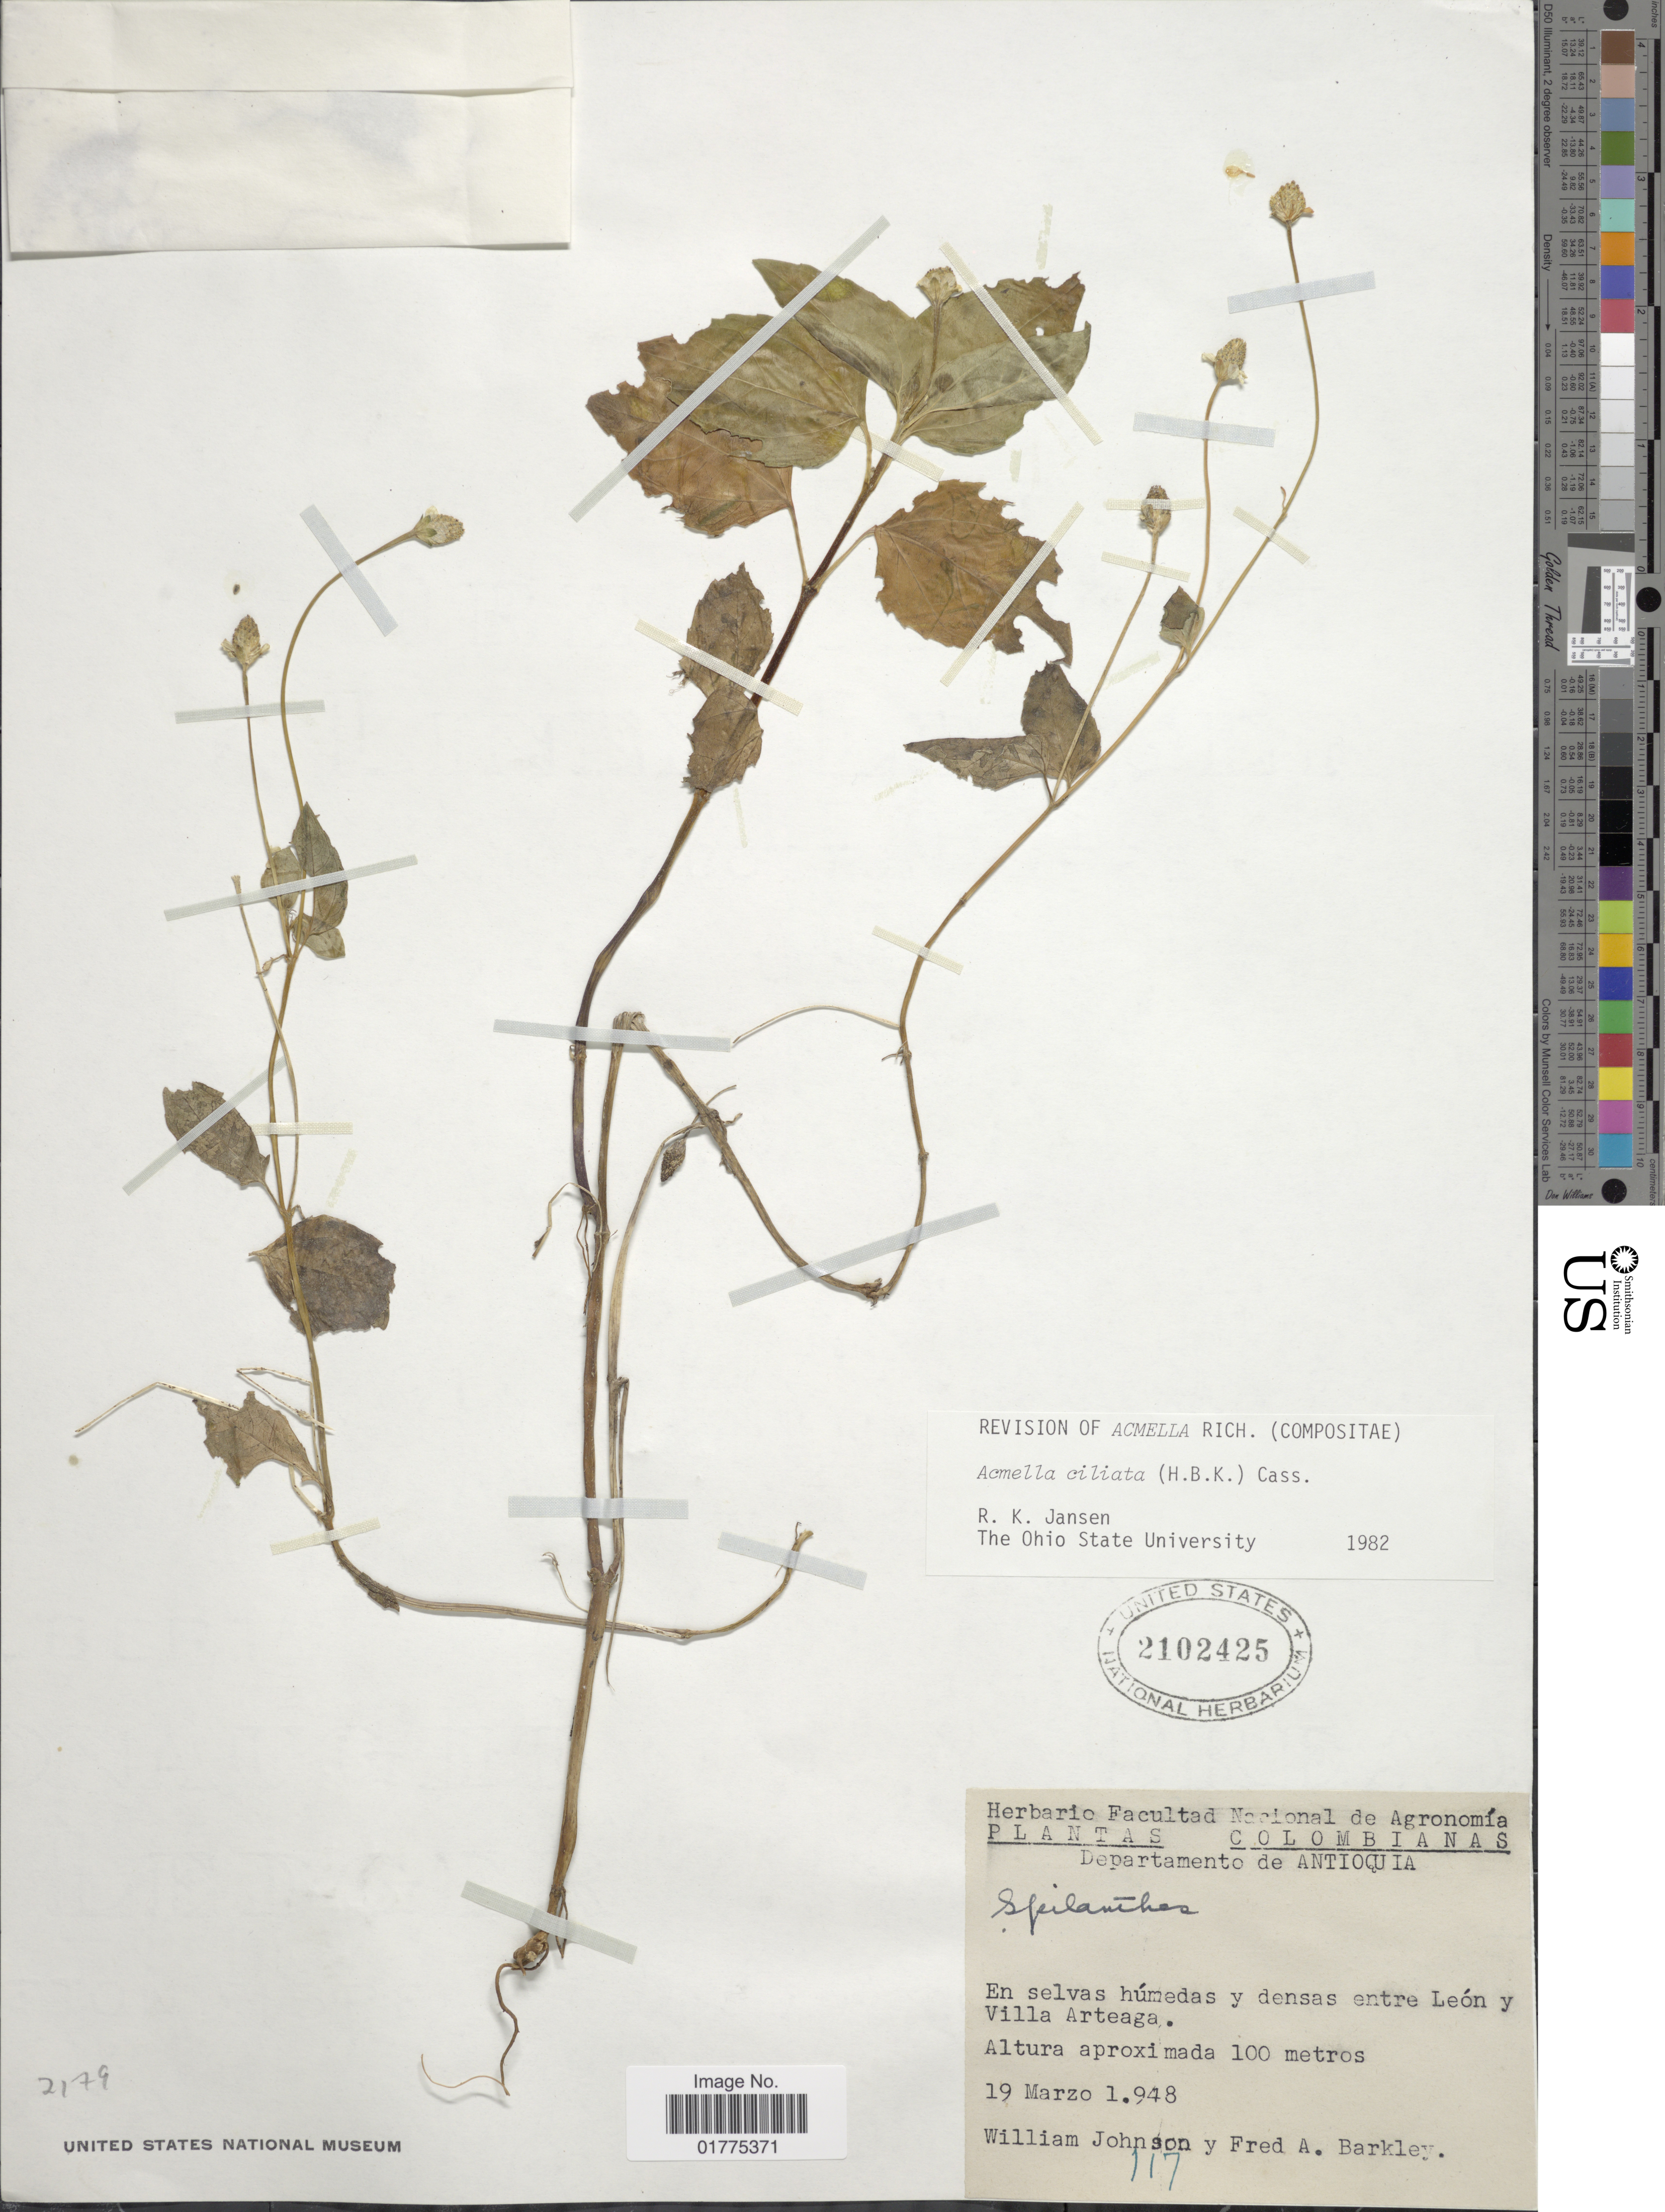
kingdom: Plantae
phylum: Tracheophyta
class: Magnoliopsida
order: Asterales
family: Asteraceae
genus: Acmella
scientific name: Acmella ciliata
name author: (Kunth) Cass.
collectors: W. M. Johnson & F. A. Barkley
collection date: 1948-03-19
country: Colombia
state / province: Antioquia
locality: Departamento de Antioquia, En selvas humedas y densas entre Leon Y Villa Arteaga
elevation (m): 100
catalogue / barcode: US 2102425